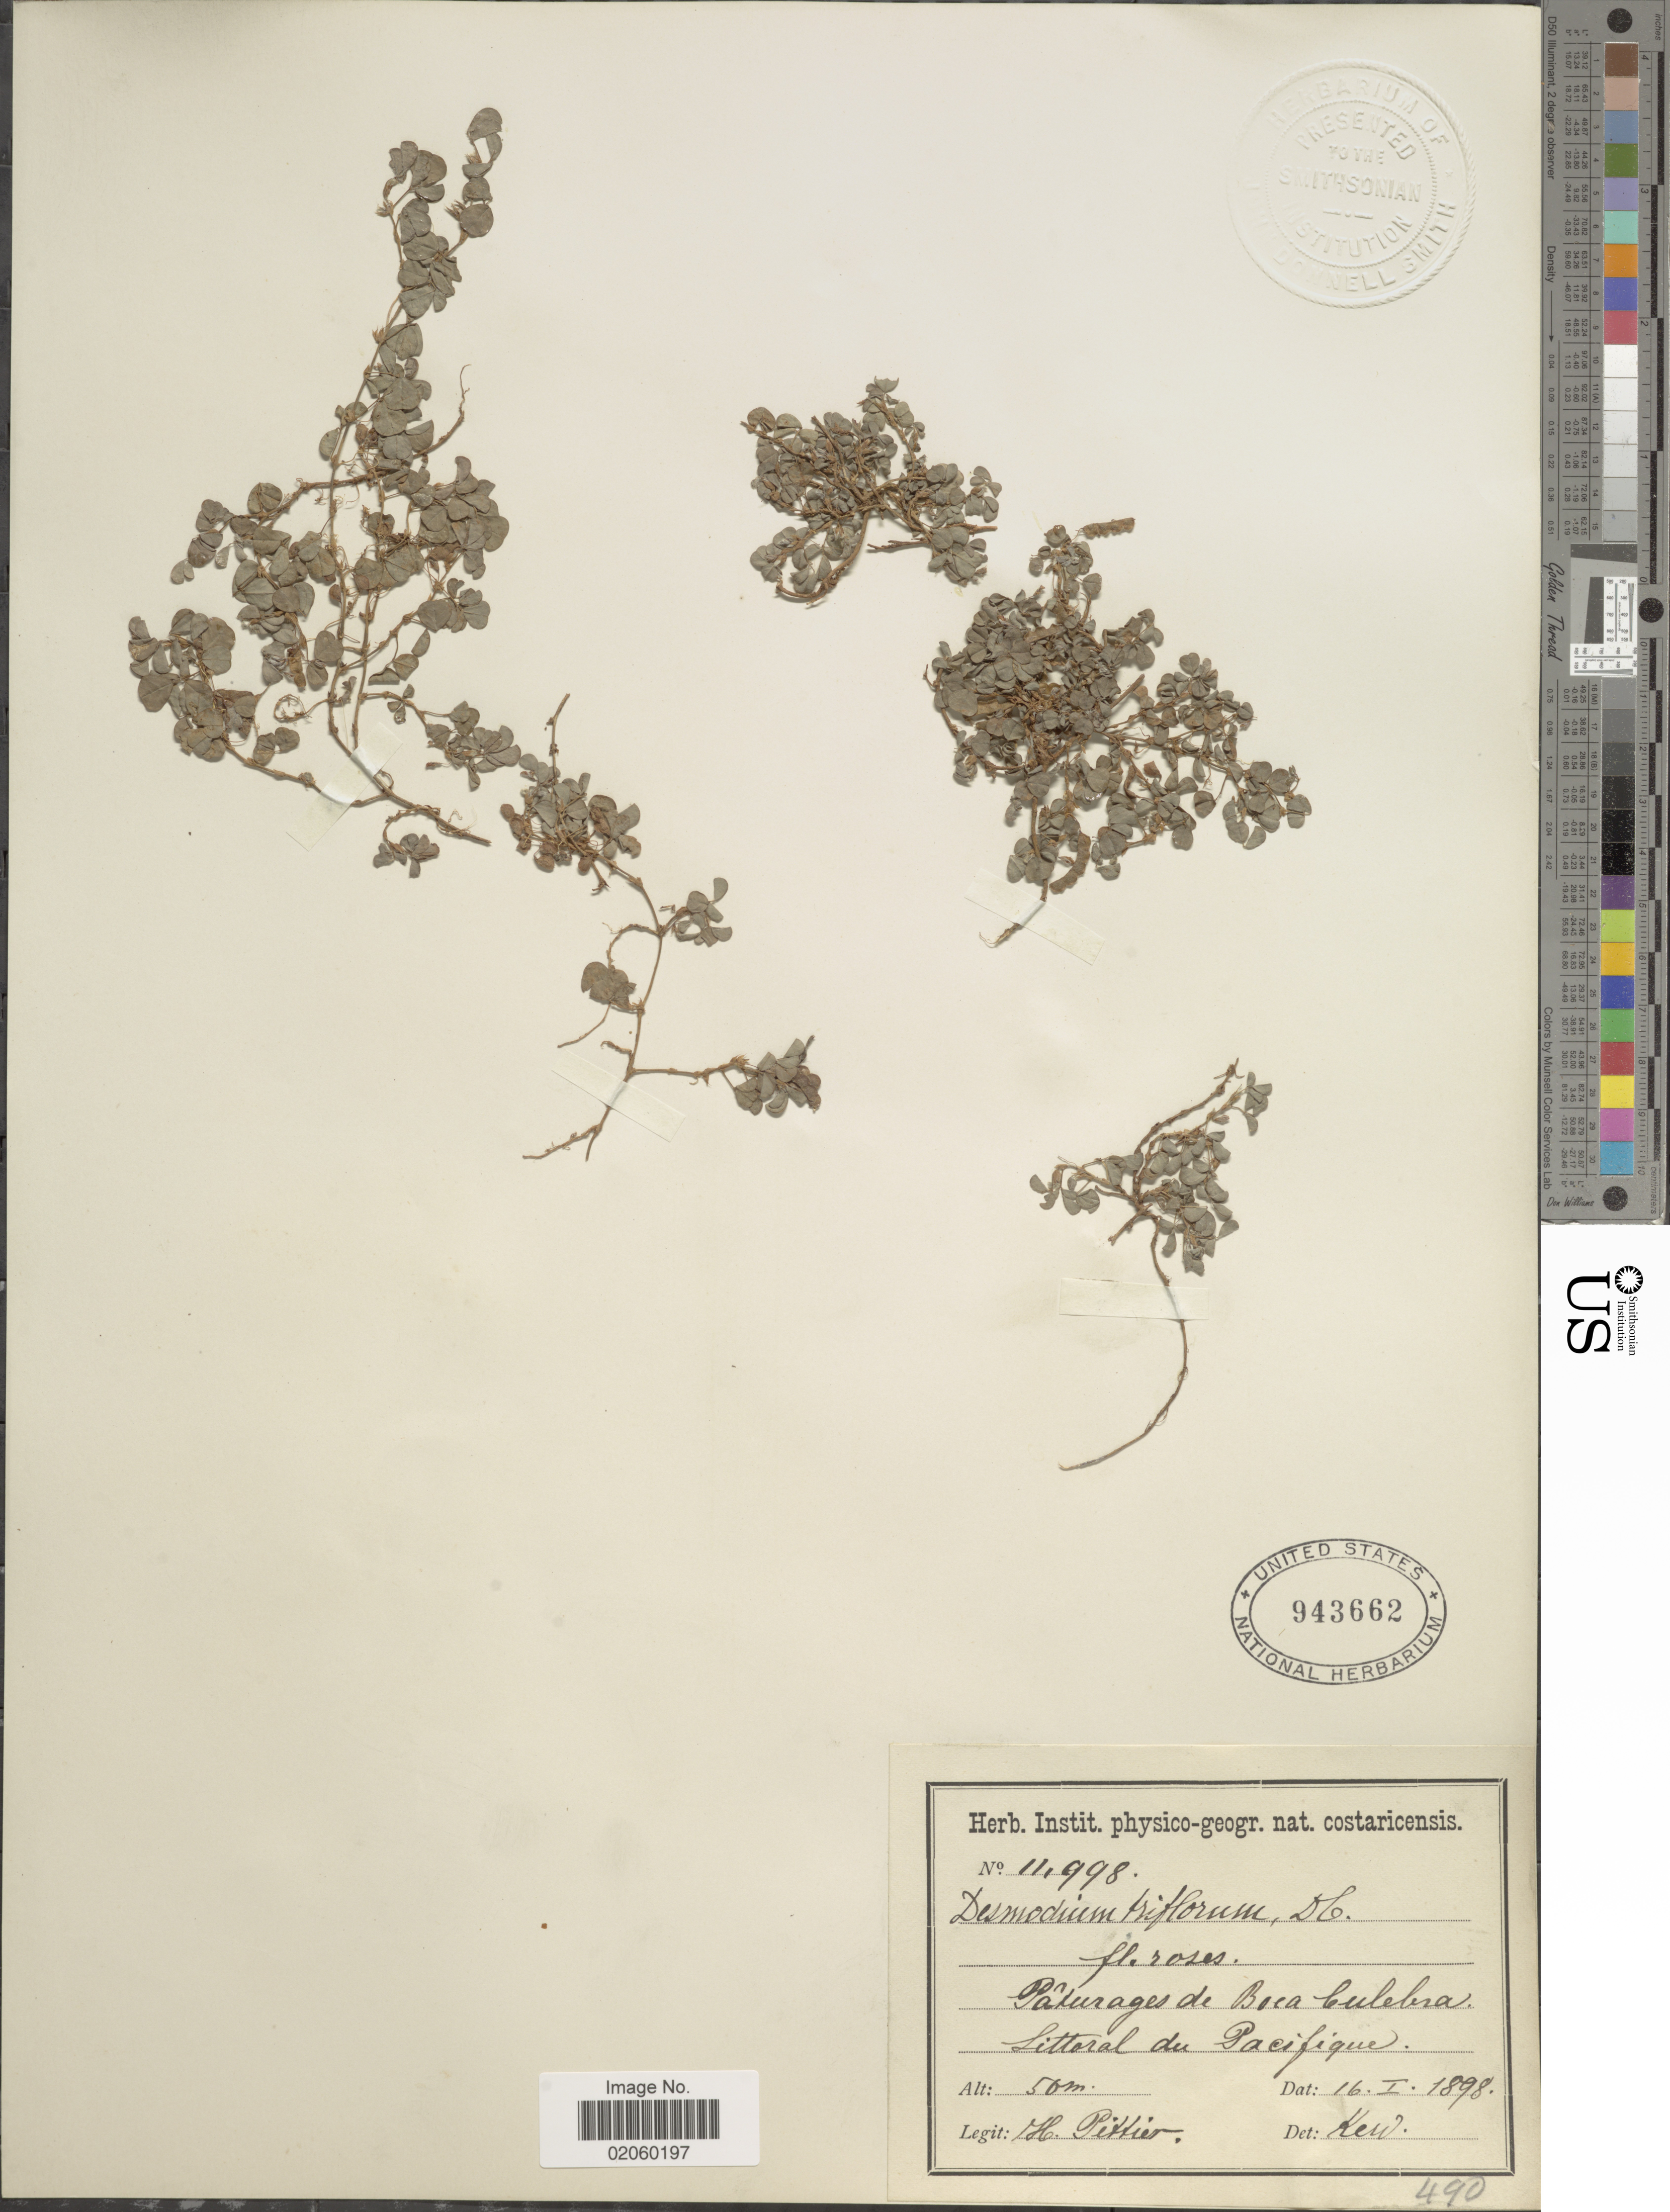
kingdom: Plantae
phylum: Tracheophyta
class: Magnoliopsida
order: Fabales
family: Fabaceae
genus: Grona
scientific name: Grona triflora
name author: (L.) H. Ohashi & K. Ohashi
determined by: Strong, Mark T., (BOT), Smithsonian Institution - National Museum of Natural History (UNITED STATES)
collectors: H. F. Pittier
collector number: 11998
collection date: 1898-01-16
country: Costa Rica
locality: Paturages de Boca Culebra, Littoral du Pacifique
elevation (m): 50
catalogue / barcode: US 943662